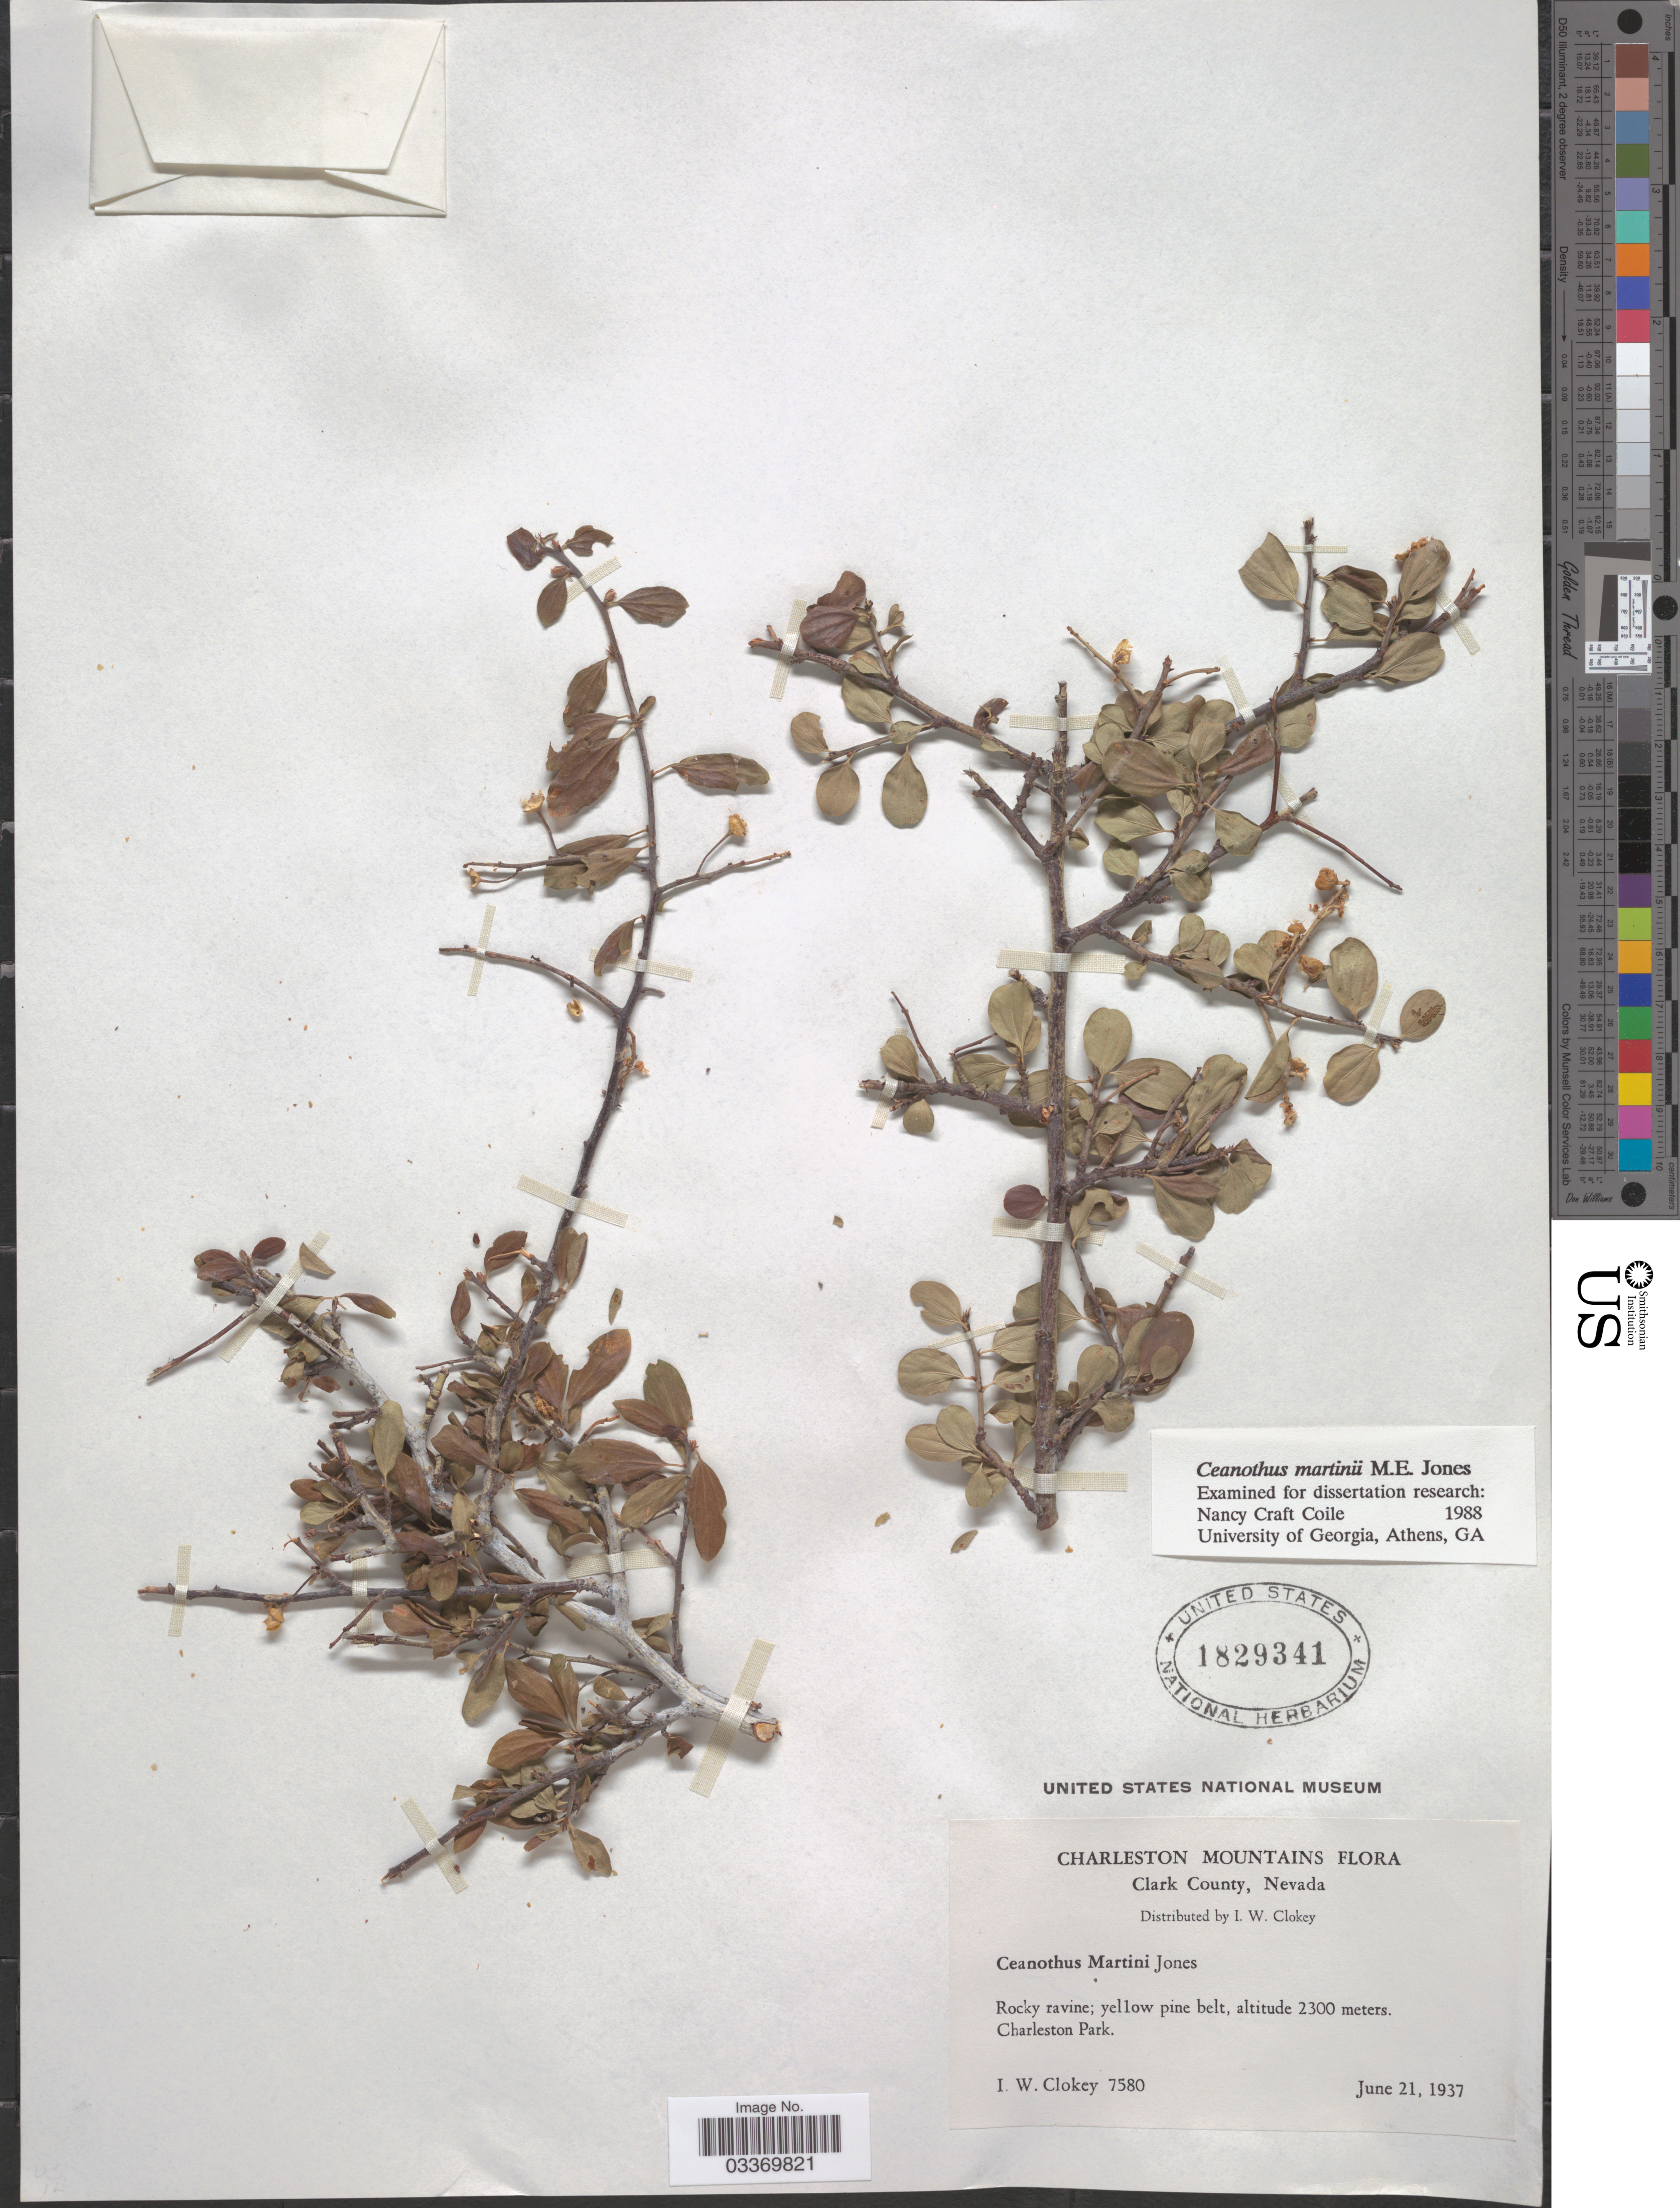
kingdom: Plantae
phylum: Tracheophyta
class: Magnoliopsida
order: Rosales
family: Rhamnaceae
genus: Ceanothus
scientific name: Ceanothus martini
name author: M.E. Jones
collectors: I. W. Clokey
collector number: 7580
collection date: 1937-06-21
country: United States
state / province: Nevada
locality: Charleston Mountains. Clark County. Charleston Park.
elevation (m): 2300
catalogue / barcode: US 1829341